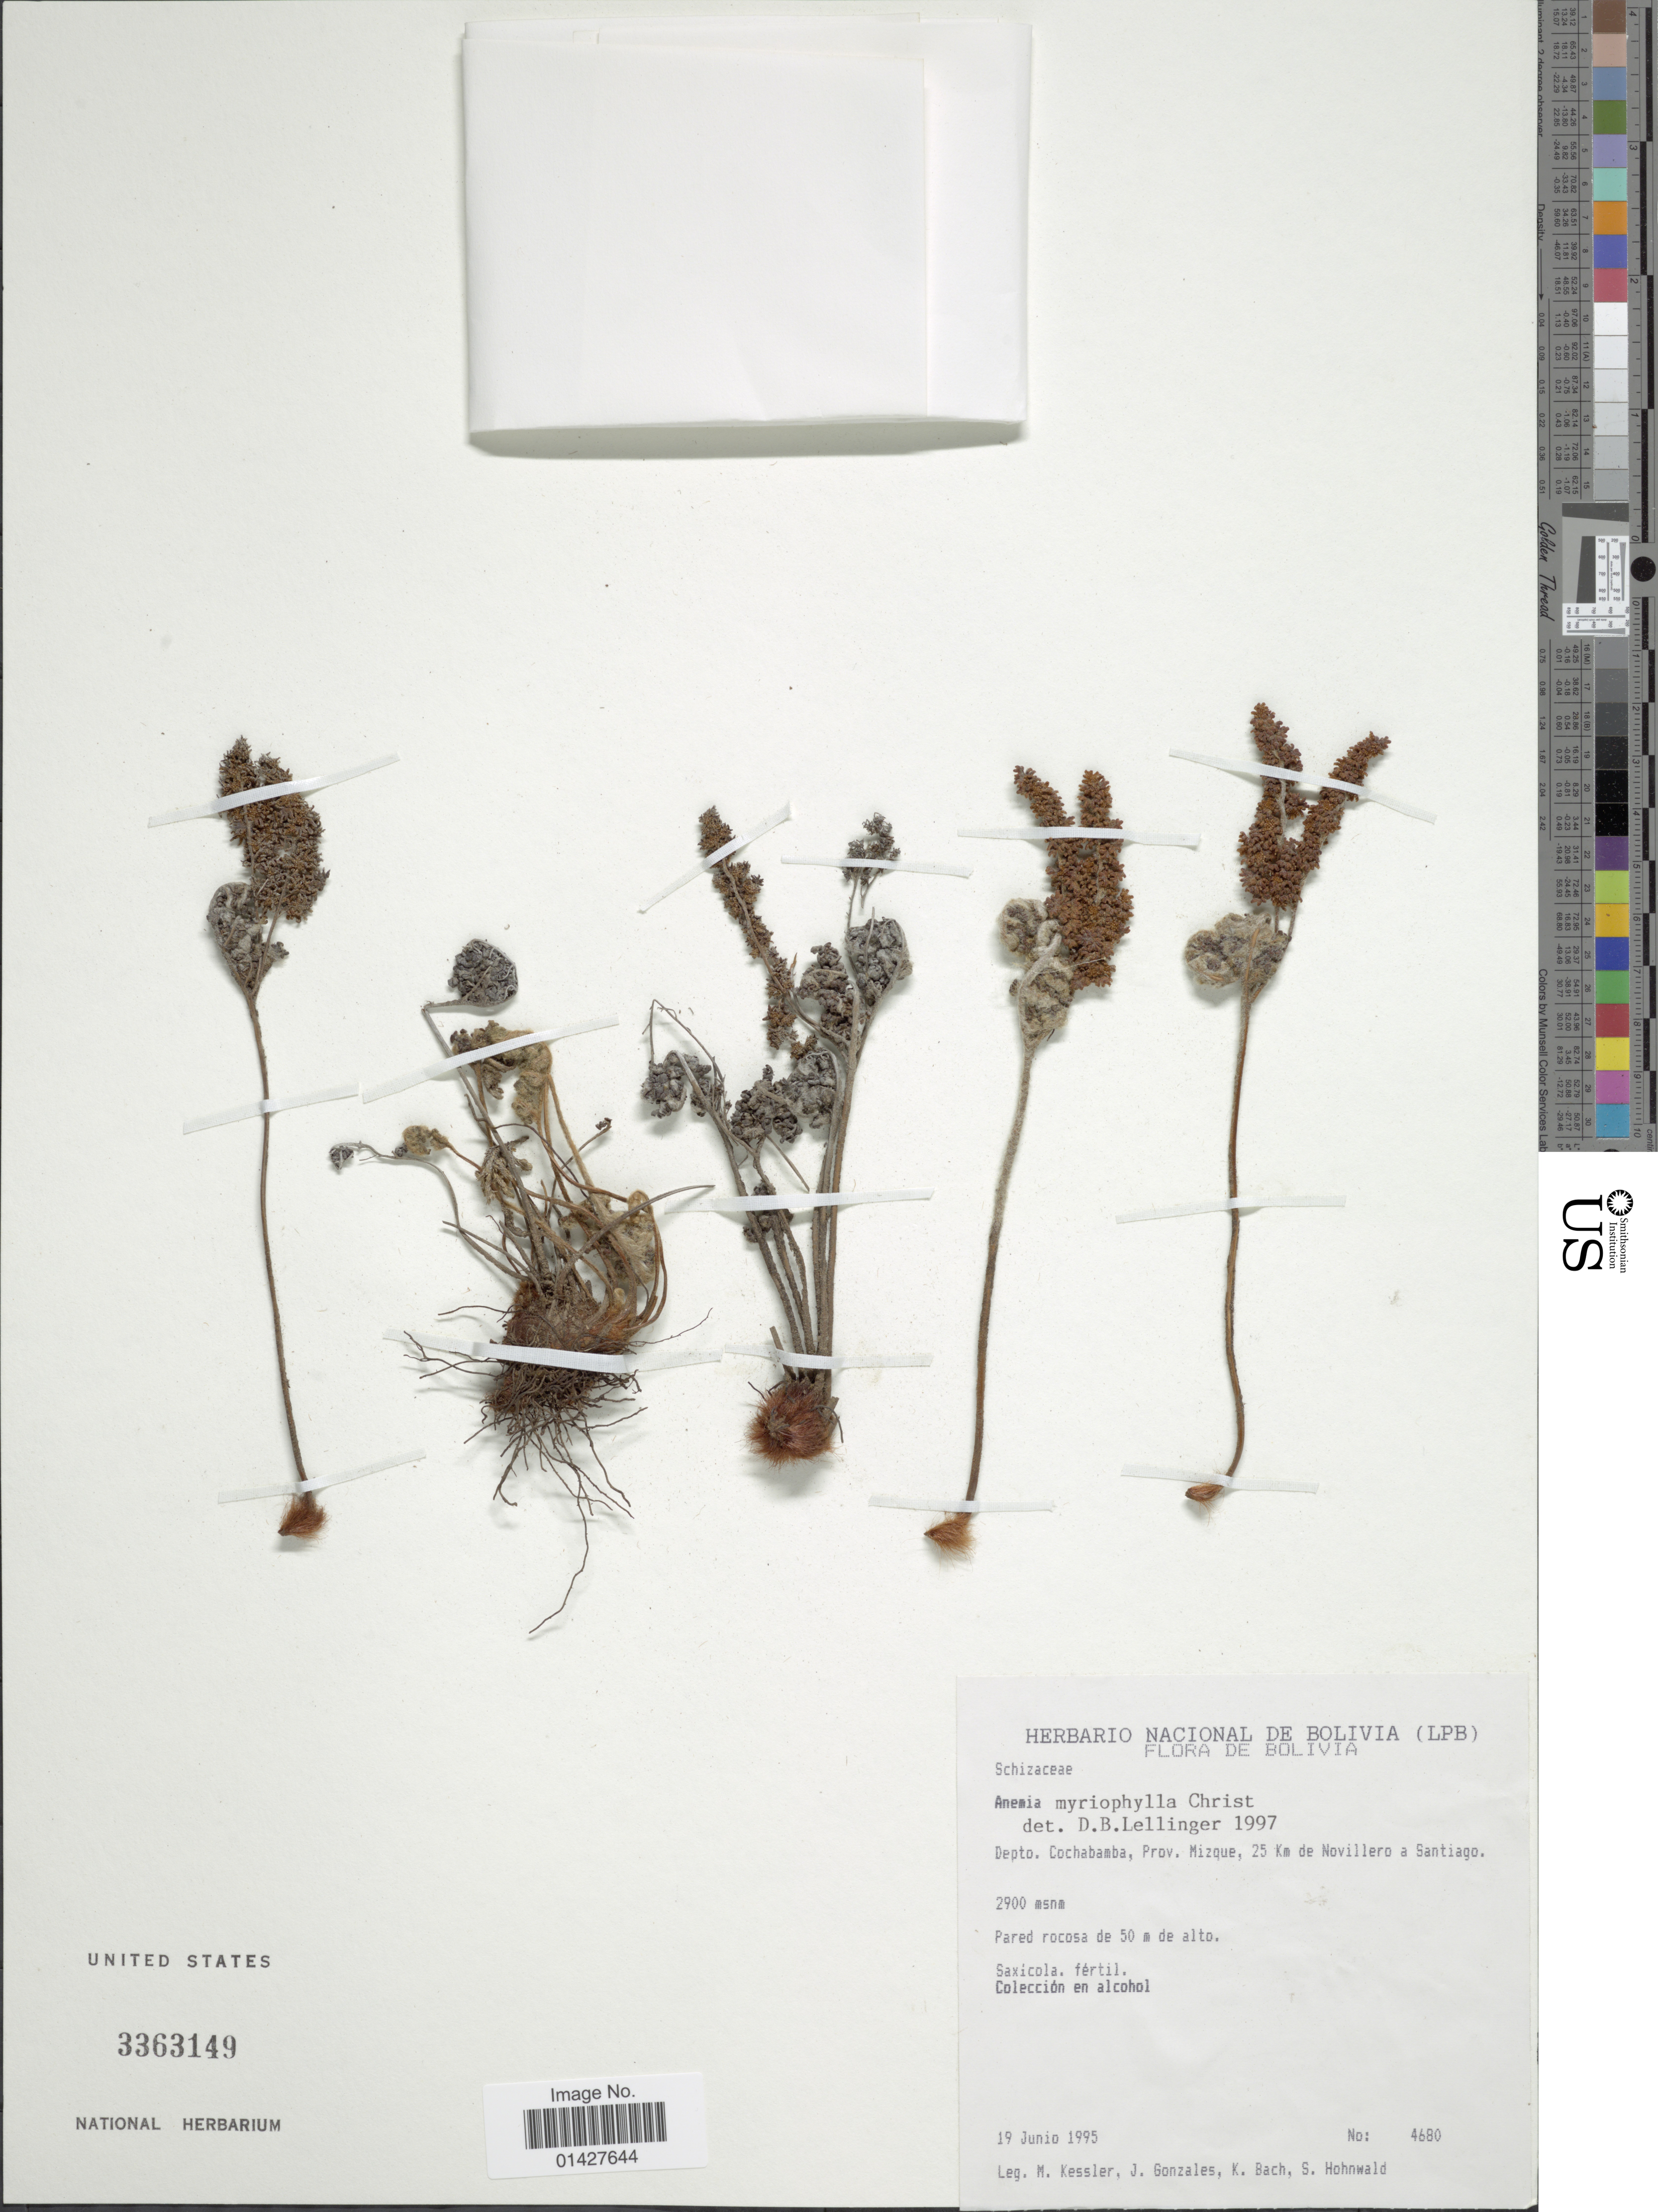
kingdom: Plantae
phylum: Tracheophyta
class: Polypodiopsida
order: Schizaeales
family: Anemiaceae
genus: Anemia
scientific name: Anemia myriophylla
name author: Christ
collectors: M. Kessler, J. Gonzales R., K. Bach & S. Hohnwald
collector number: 4680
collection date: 1995-06-19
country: Bolivia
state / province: Cochabamba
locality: Depto Cochabamba, prov. Mizque, 25 Km de Novillero a Santiago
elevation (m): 2900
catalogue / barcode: US 3363149